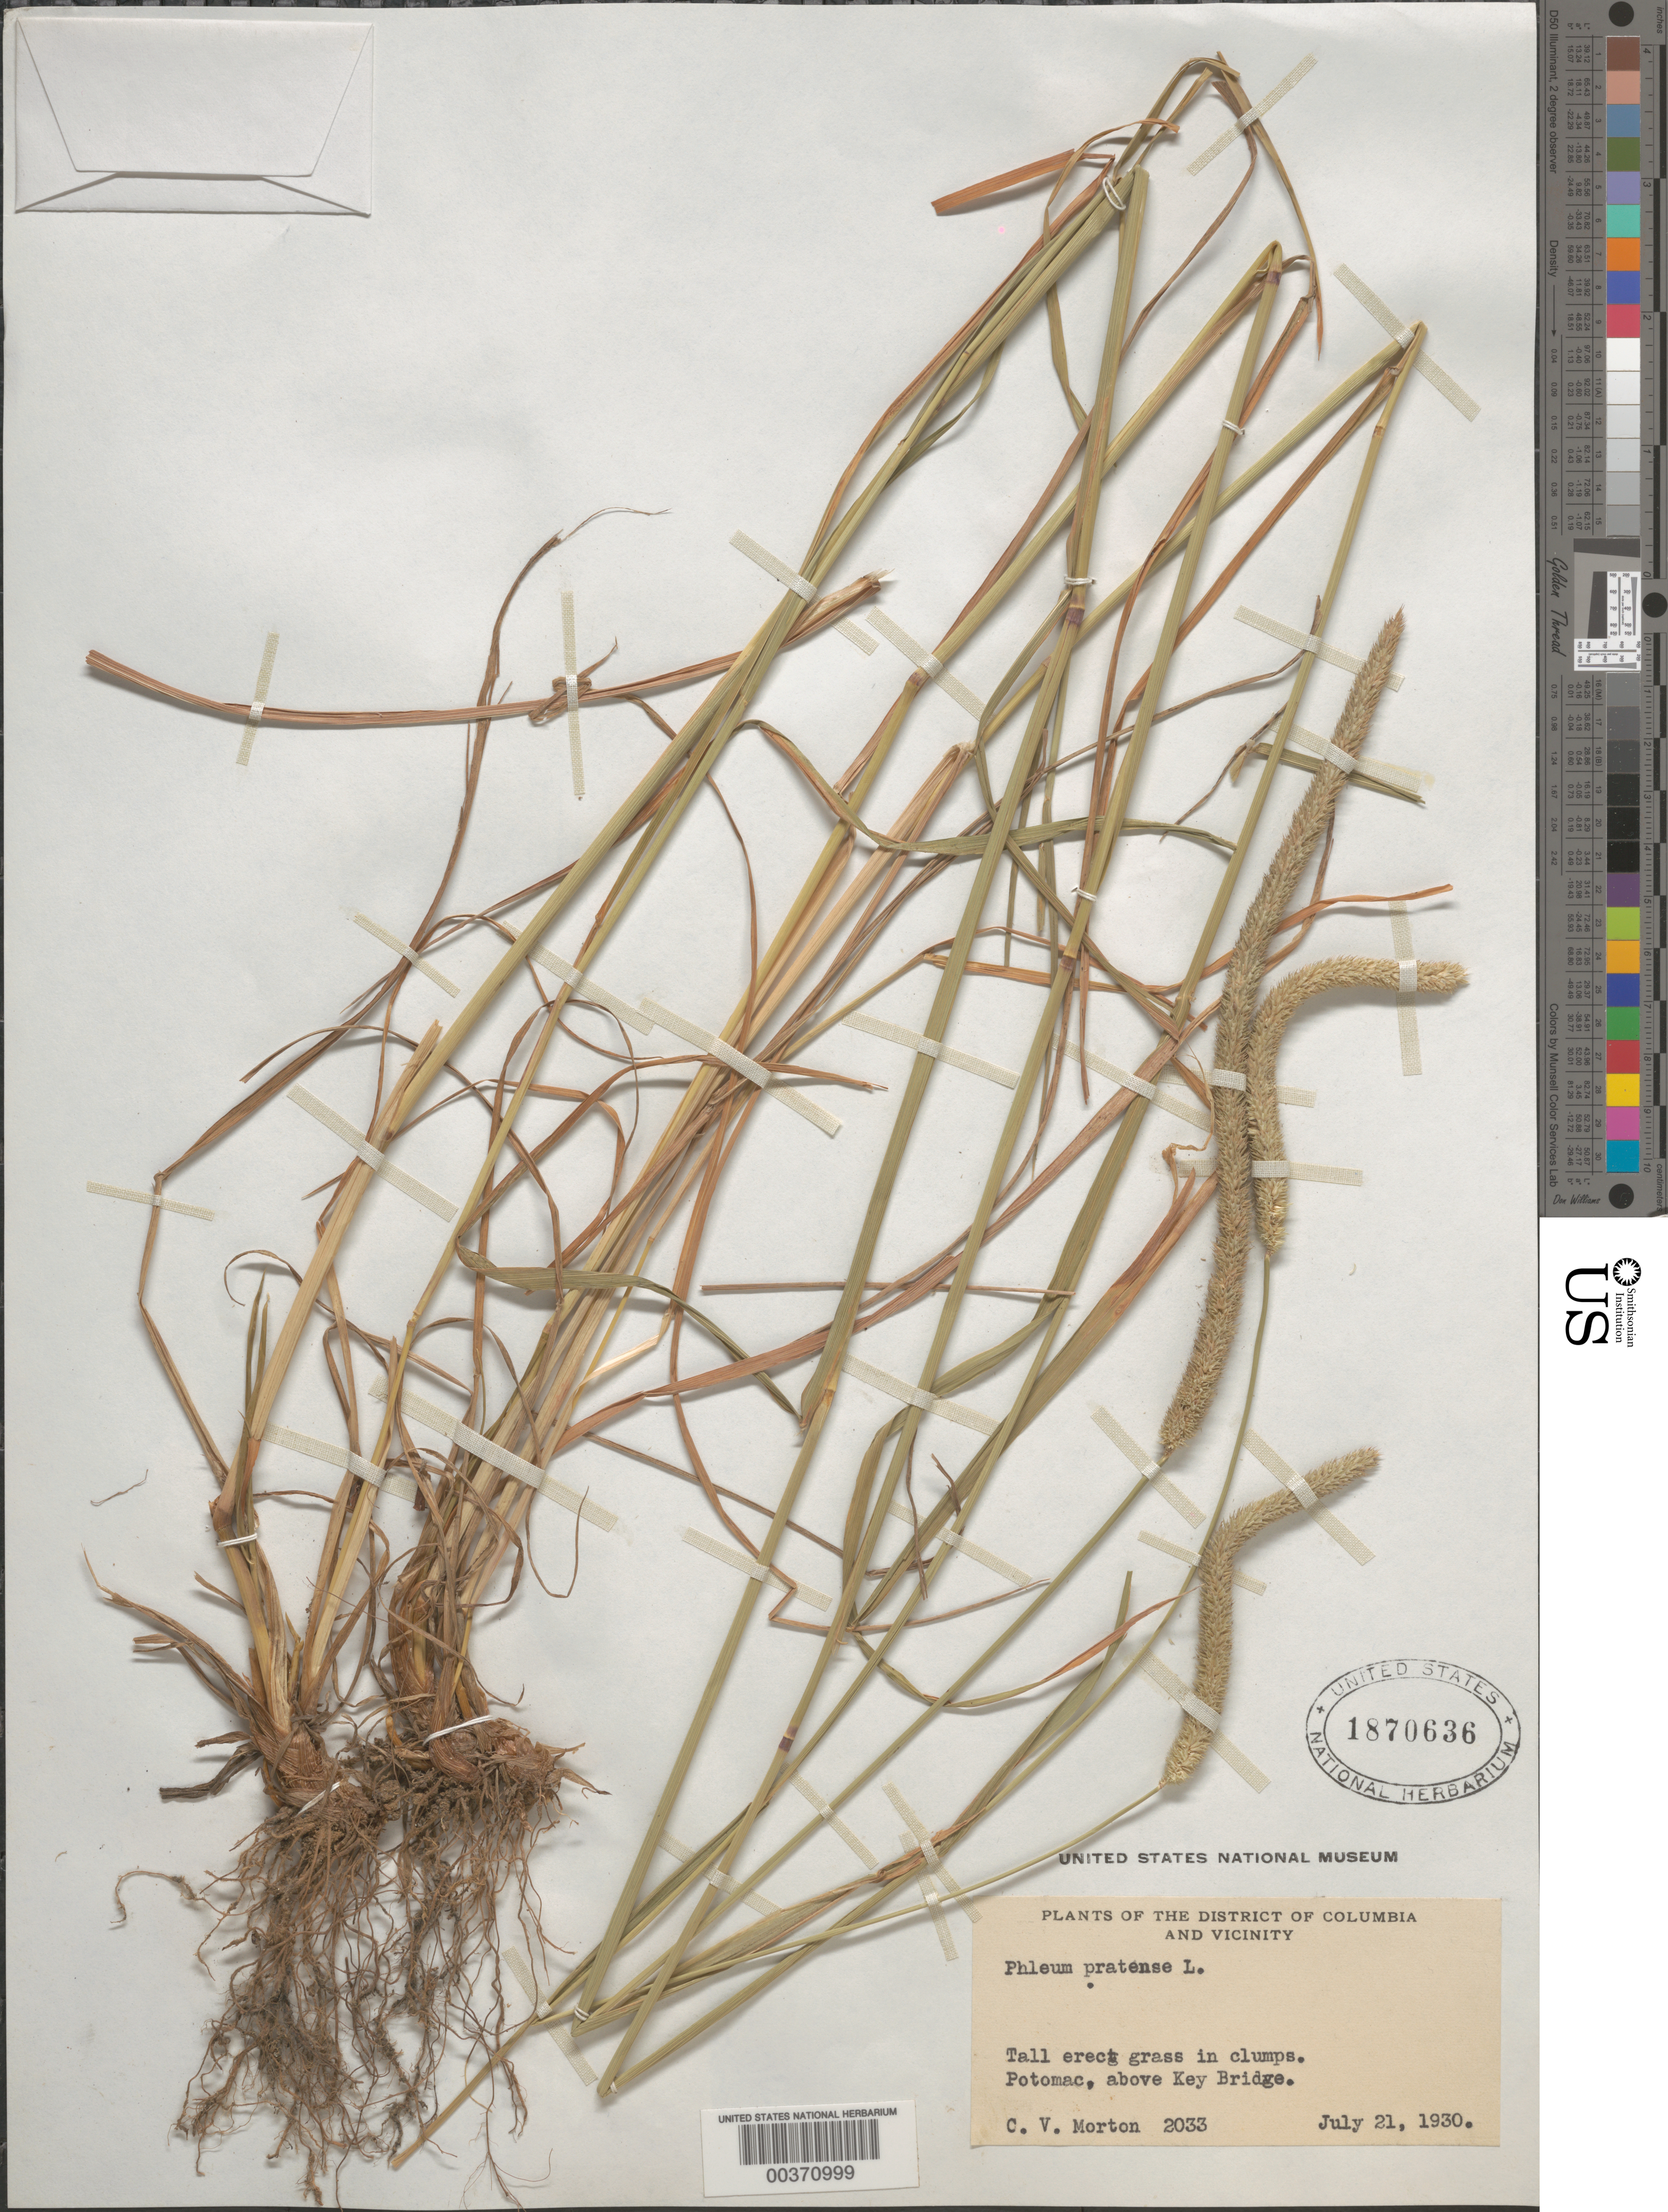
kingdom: Plantae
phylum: Tracheophyta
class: Liliopsida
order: Poales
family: Poaceae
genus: Phleum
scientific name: Phleum pratense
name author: L.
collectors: C. V. Morton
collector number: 2033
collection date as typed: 21 Jul 1930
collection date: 1930-07-21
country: United States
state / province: District of Columbia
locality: Potomac River above Key Bridge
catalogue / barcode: US 1870636